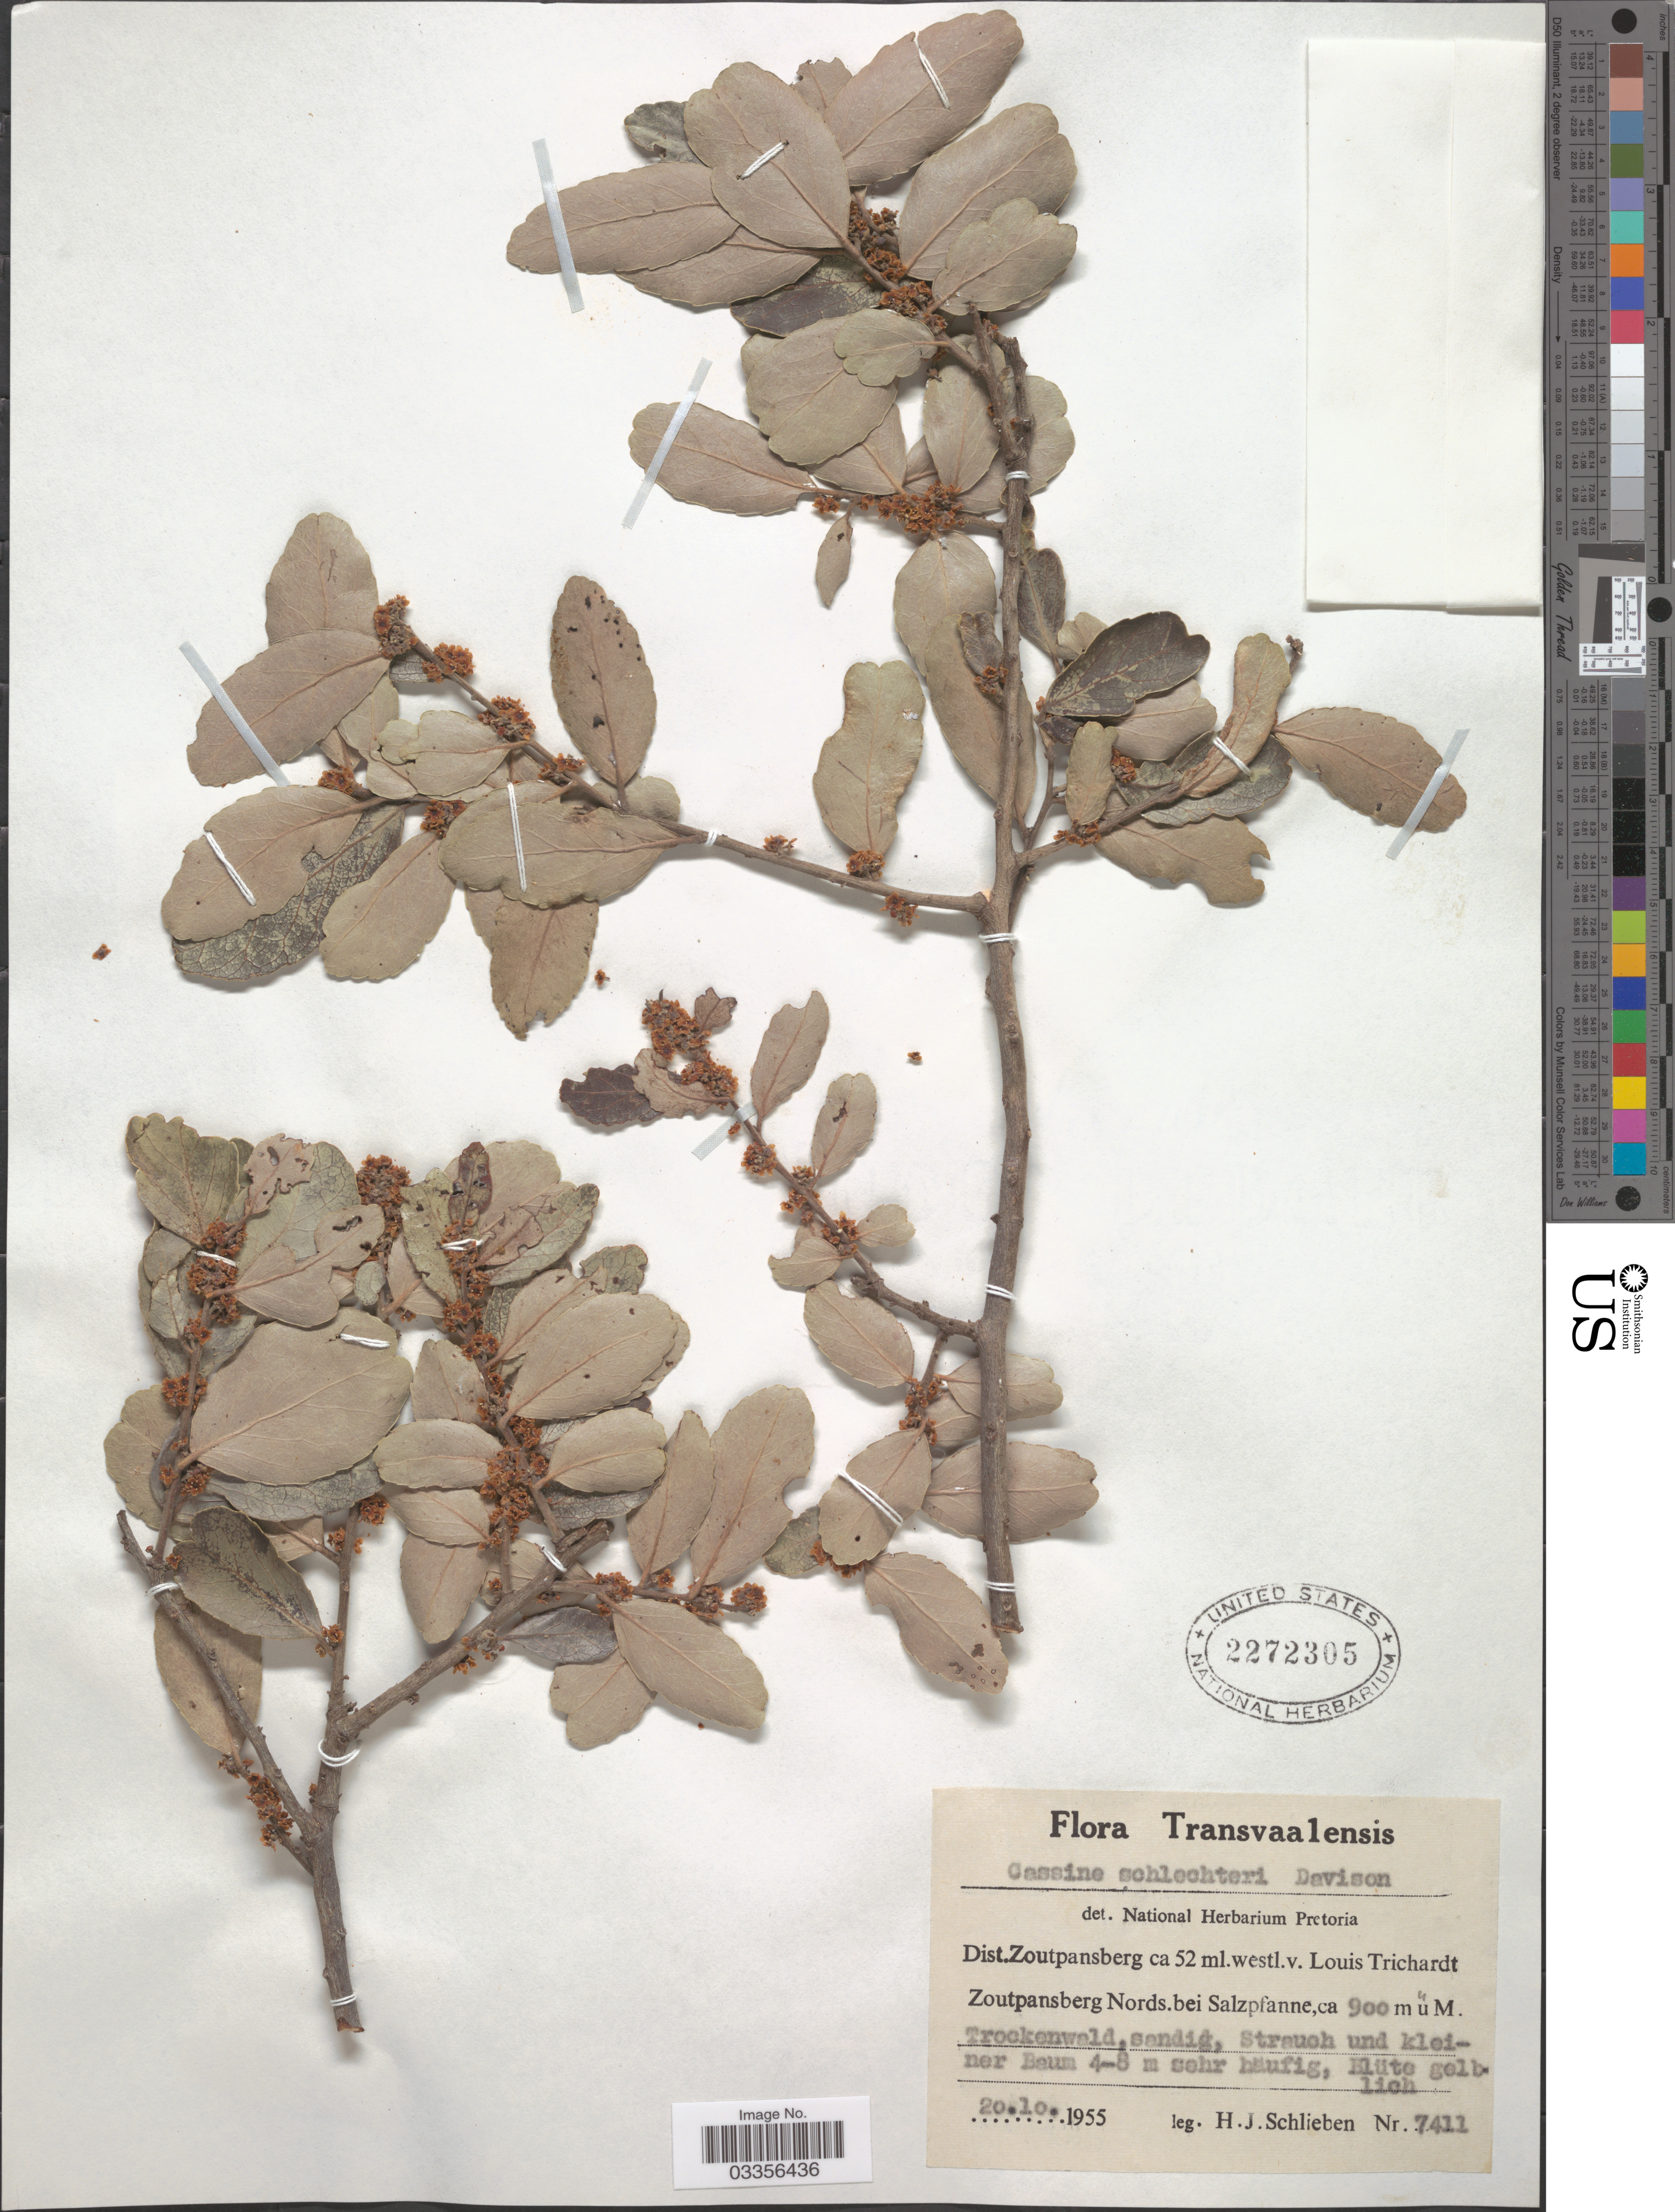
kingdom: Plantae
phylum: Tracheophyta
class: Magnoliopsida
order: Celastrales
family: Celastraceae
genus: Cassine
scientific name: Cassine schlechteri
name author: (Loes.) Davison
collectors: H. J. Schlieben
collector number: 7411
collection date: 1955-10-20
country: South Africa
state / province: Limpopo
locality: Transvaalensis. Dist. Zoutpansberg ca 52 ml. westl. v. Louis Trichardt Zoutpansberg Nords. bei Salzpfanne.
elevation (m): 900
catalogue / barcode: US 2272305